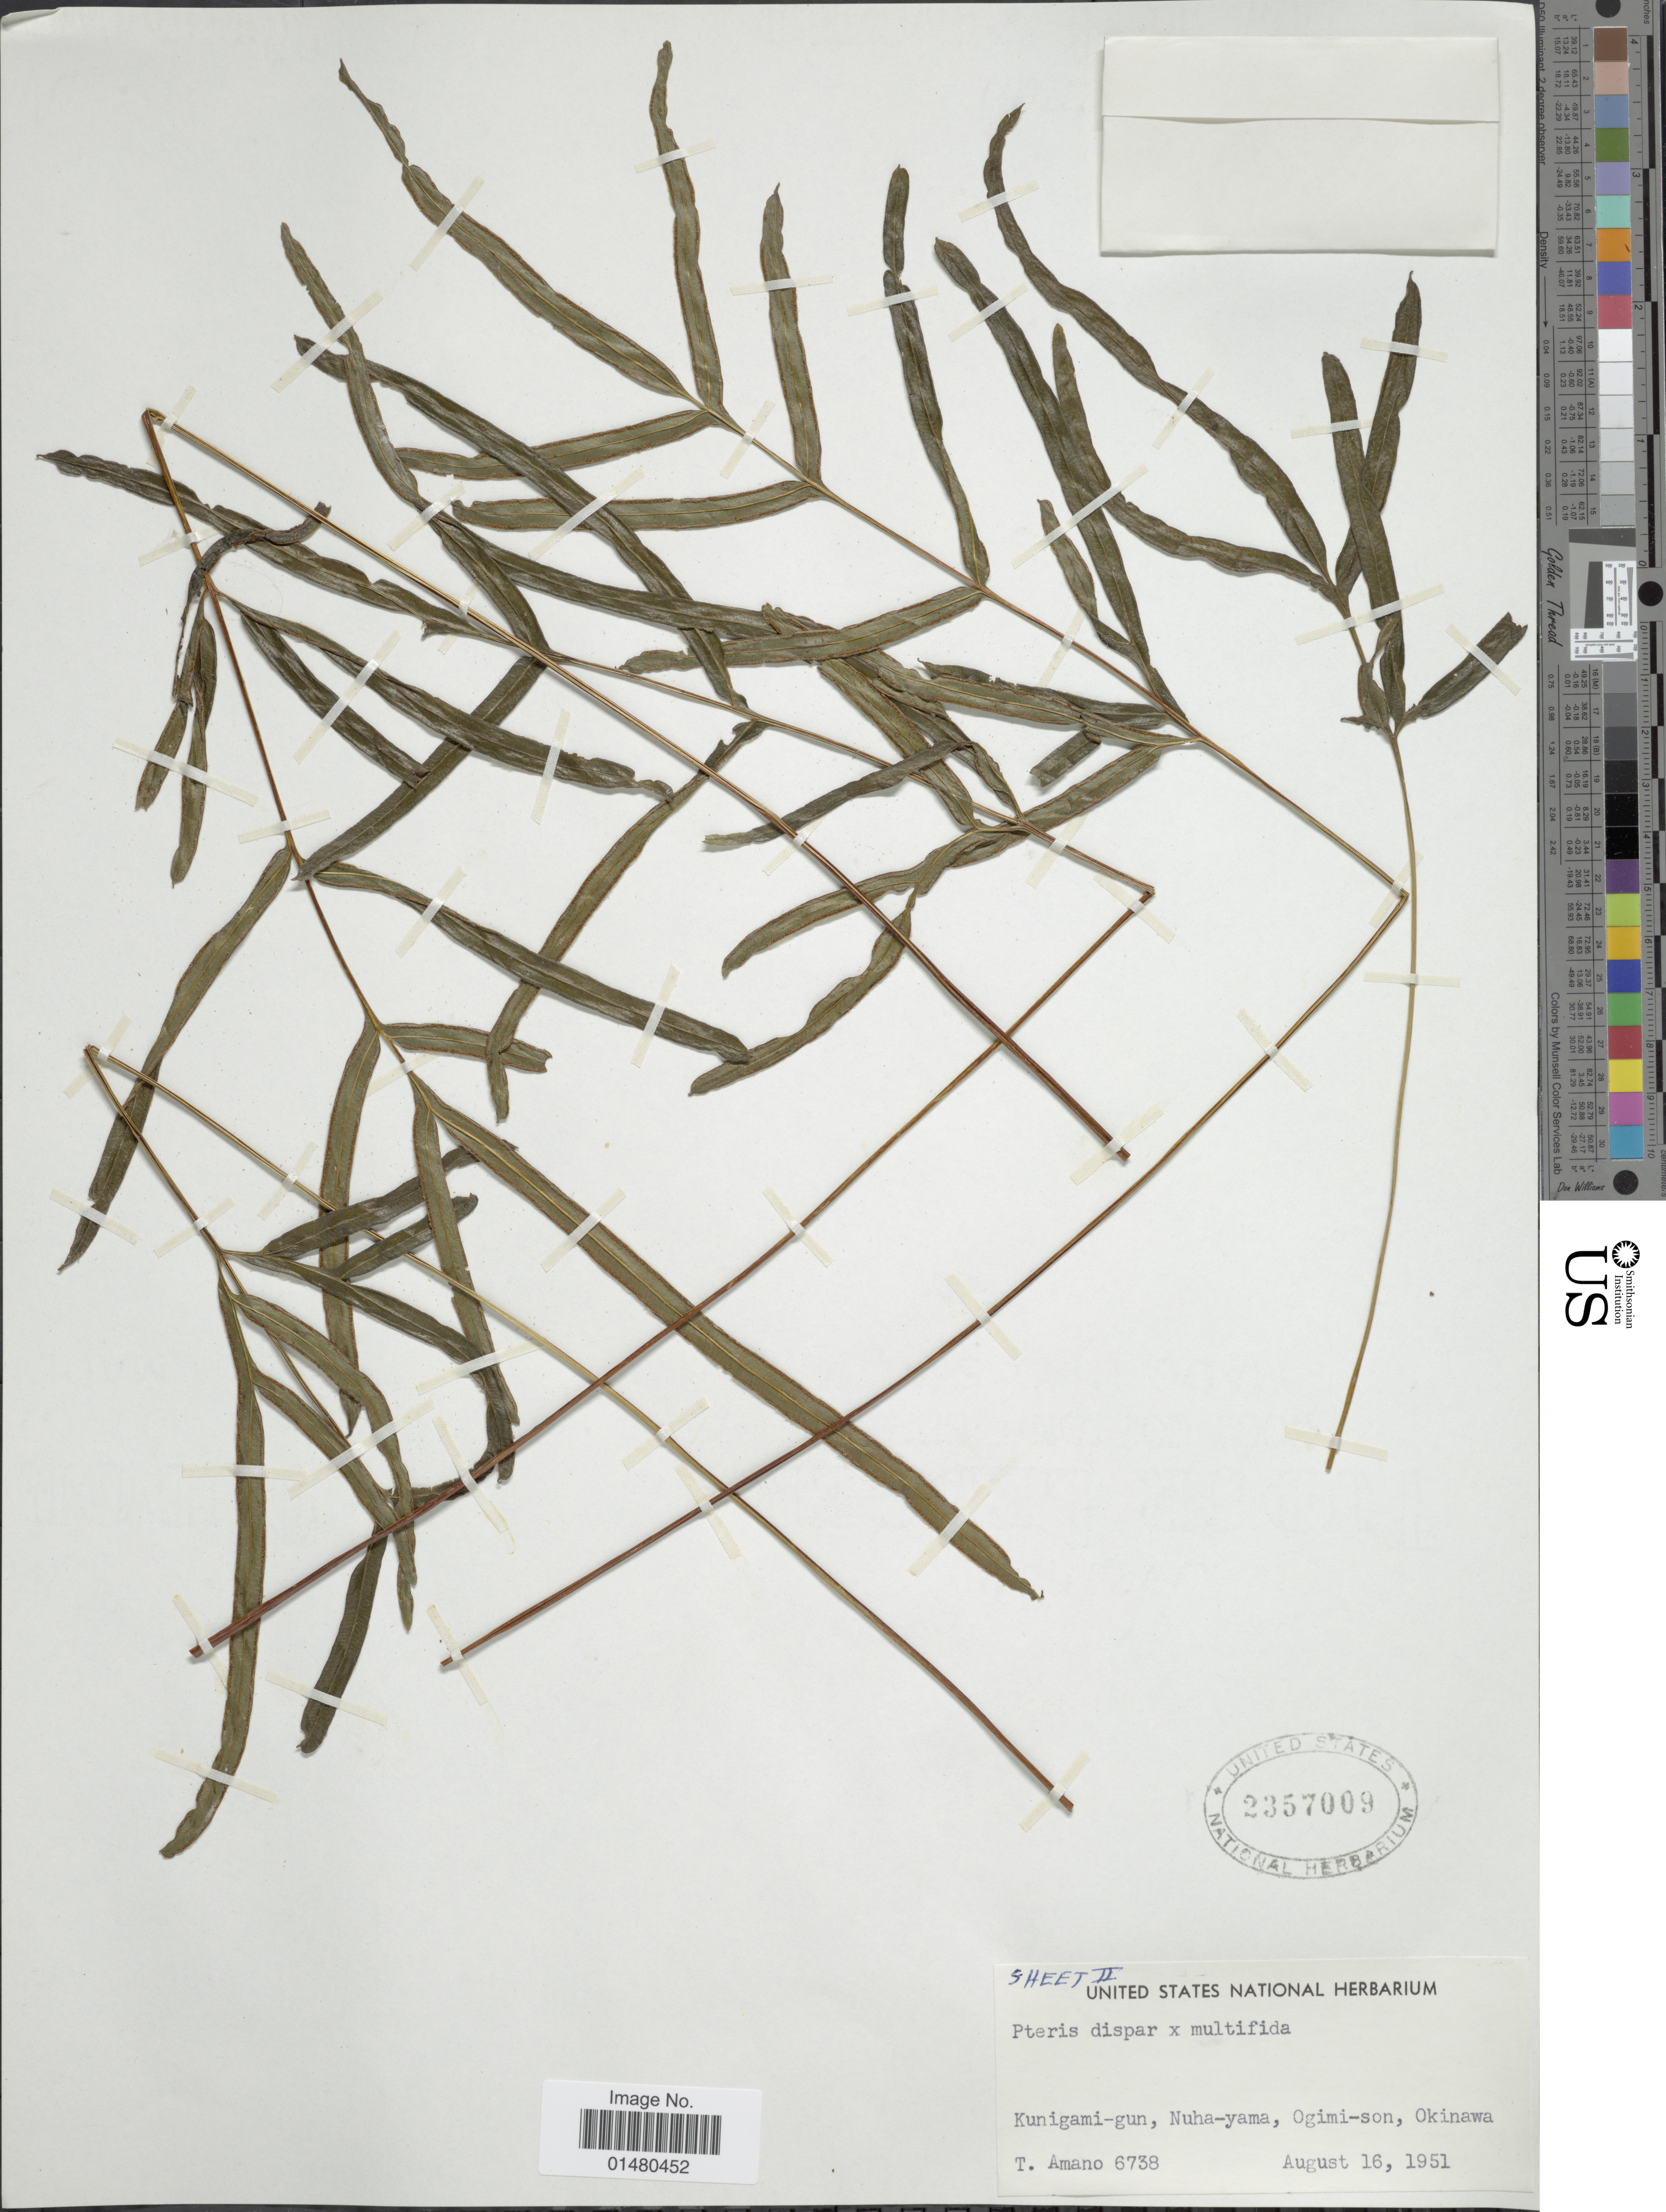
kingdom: Plantae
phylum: Tracheophyta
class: Polypodiopsida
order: Polypodiales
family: Pteridaceae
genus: Pteris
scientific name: Pteris dispar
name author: Kunze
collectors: T. Amano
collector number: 6783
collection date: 1951-08-16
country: Japan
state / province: Okinawa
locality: Kunigami-gun, Nuha-yama, Ogimi-son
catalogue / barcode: US 2357009